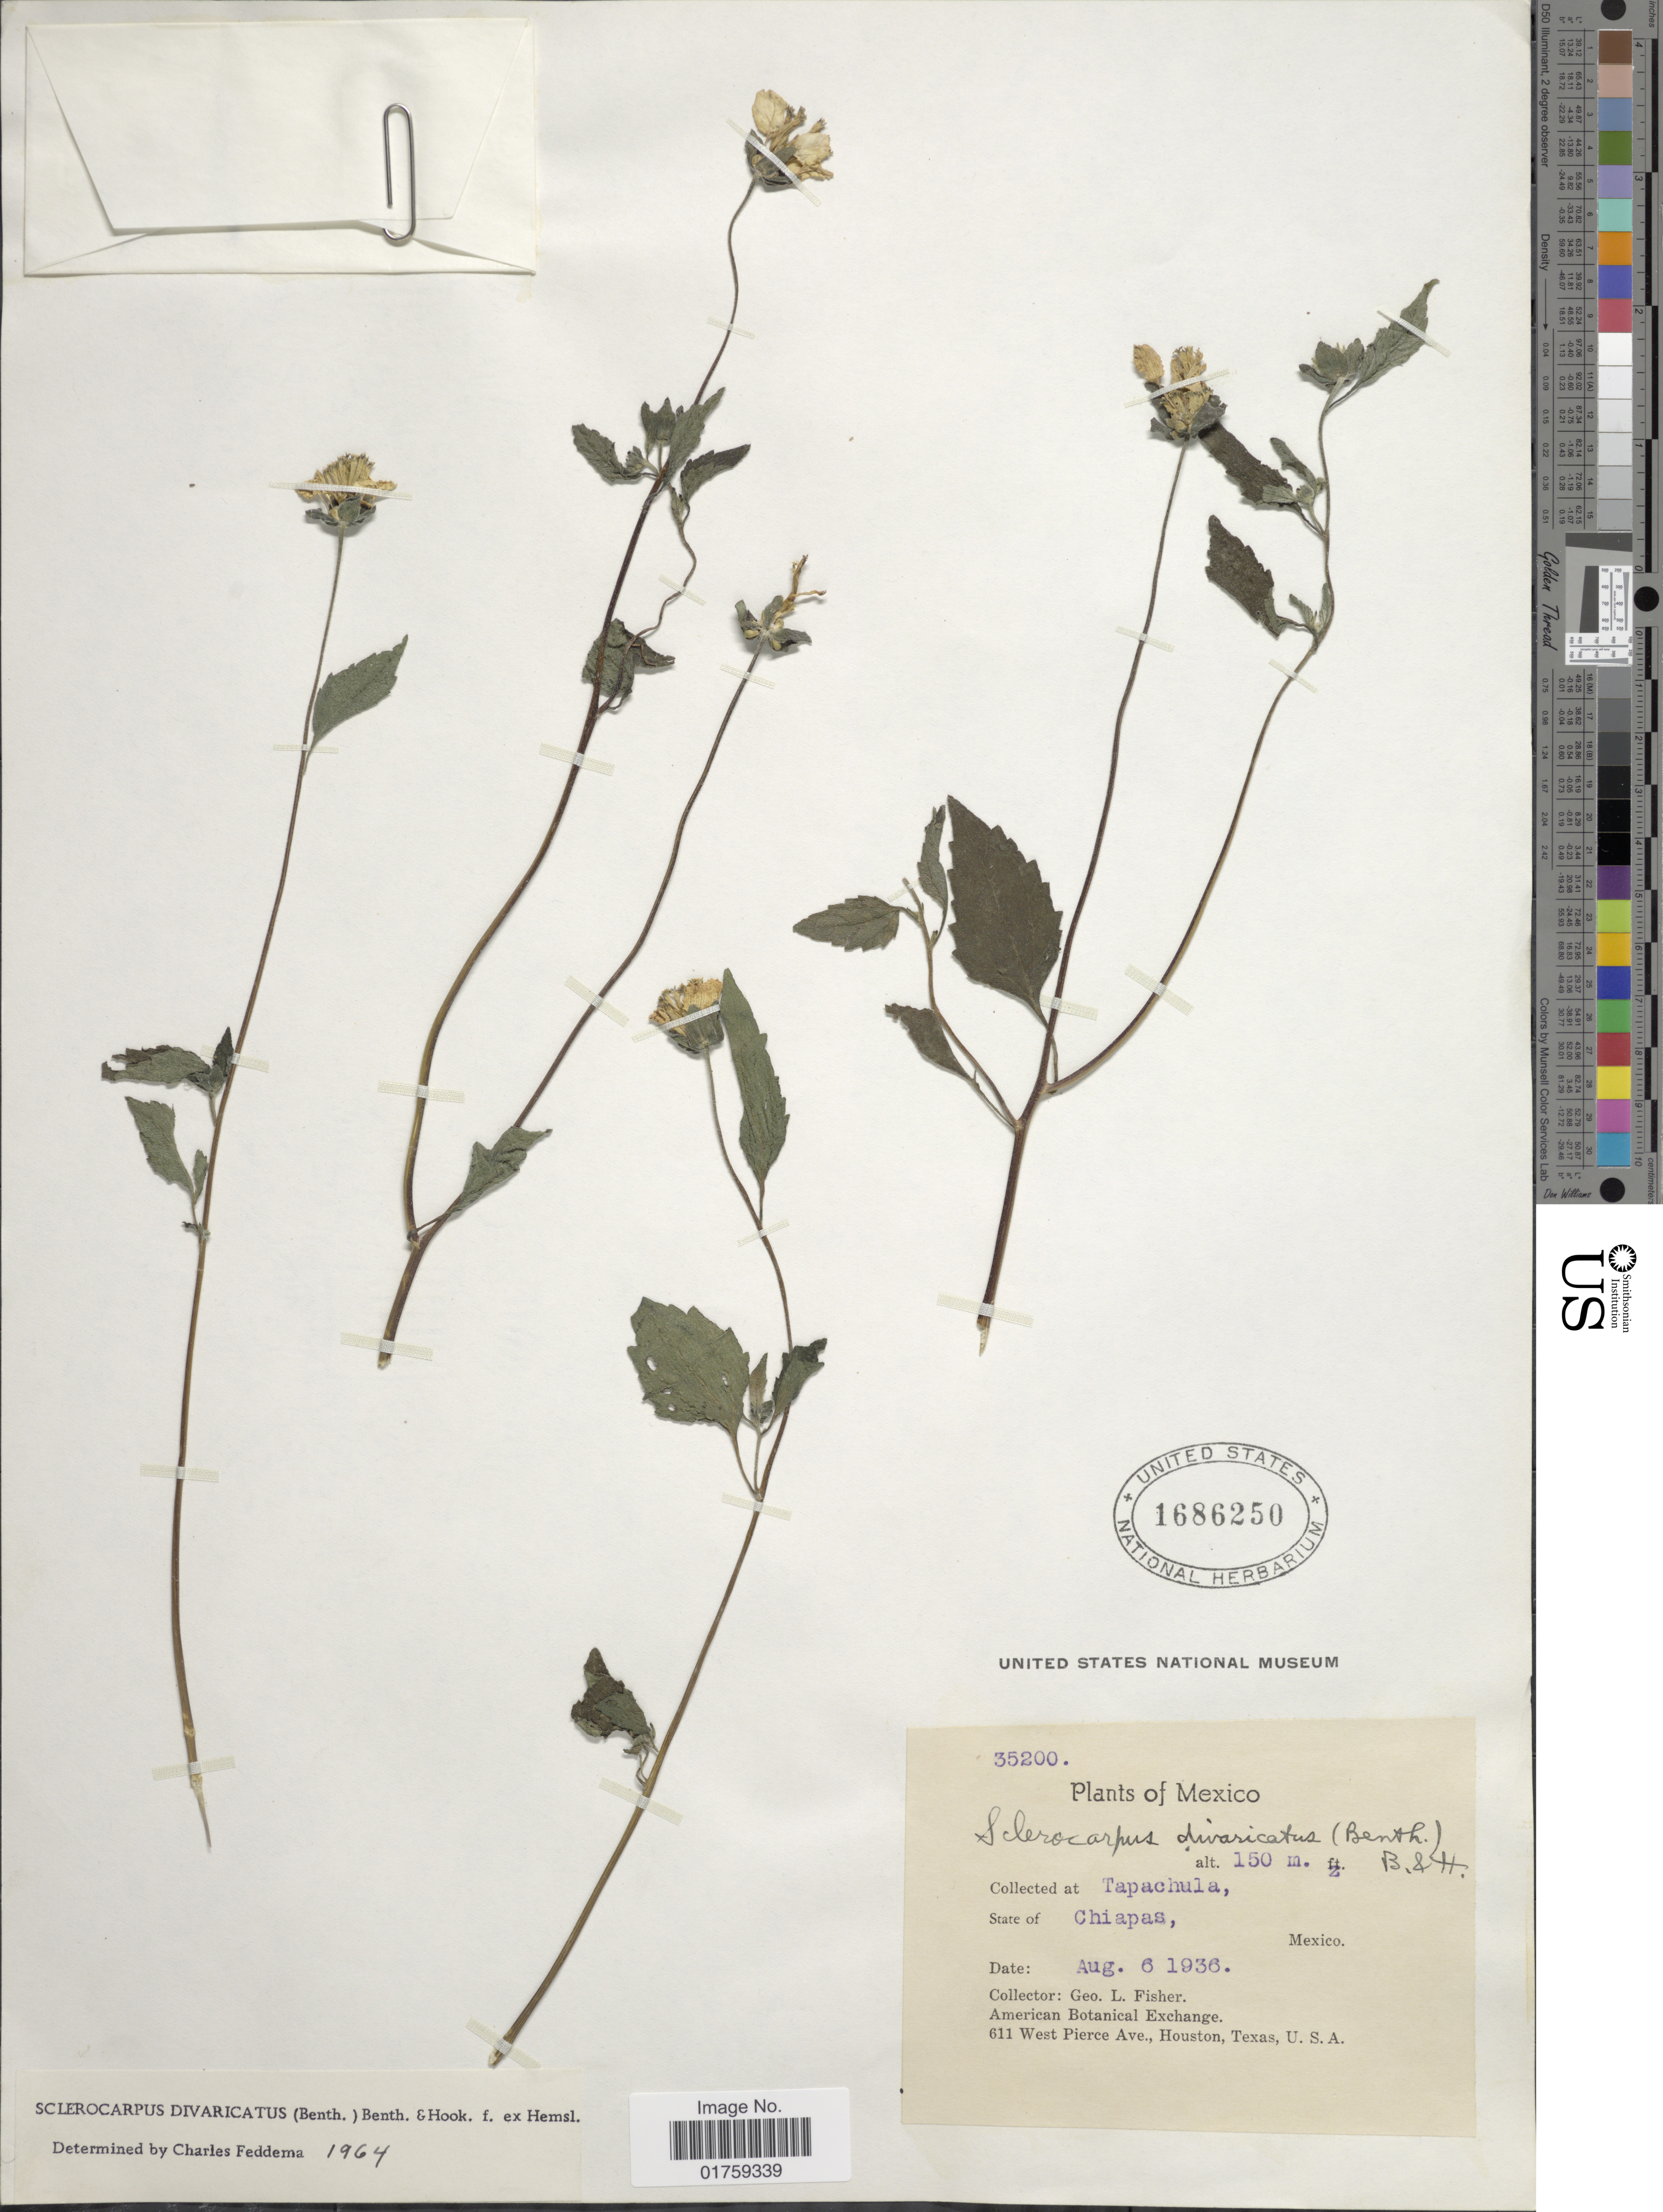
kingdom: Plantae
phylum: Tracheophyta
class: Magnoliopsida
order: Asterales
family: Asteraceae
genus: Sclerocarpus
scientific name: Sclerocarpus divaricatus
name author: (Benth.) Benth. & Hook. f. ex Hemsl.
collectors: G. L. Fisher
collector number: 35200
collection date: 1936-08-06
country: Mexico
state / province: Chiapas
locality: State of Chiapas, Mexico. Tapachula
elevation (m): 150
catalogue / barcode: US 1686250